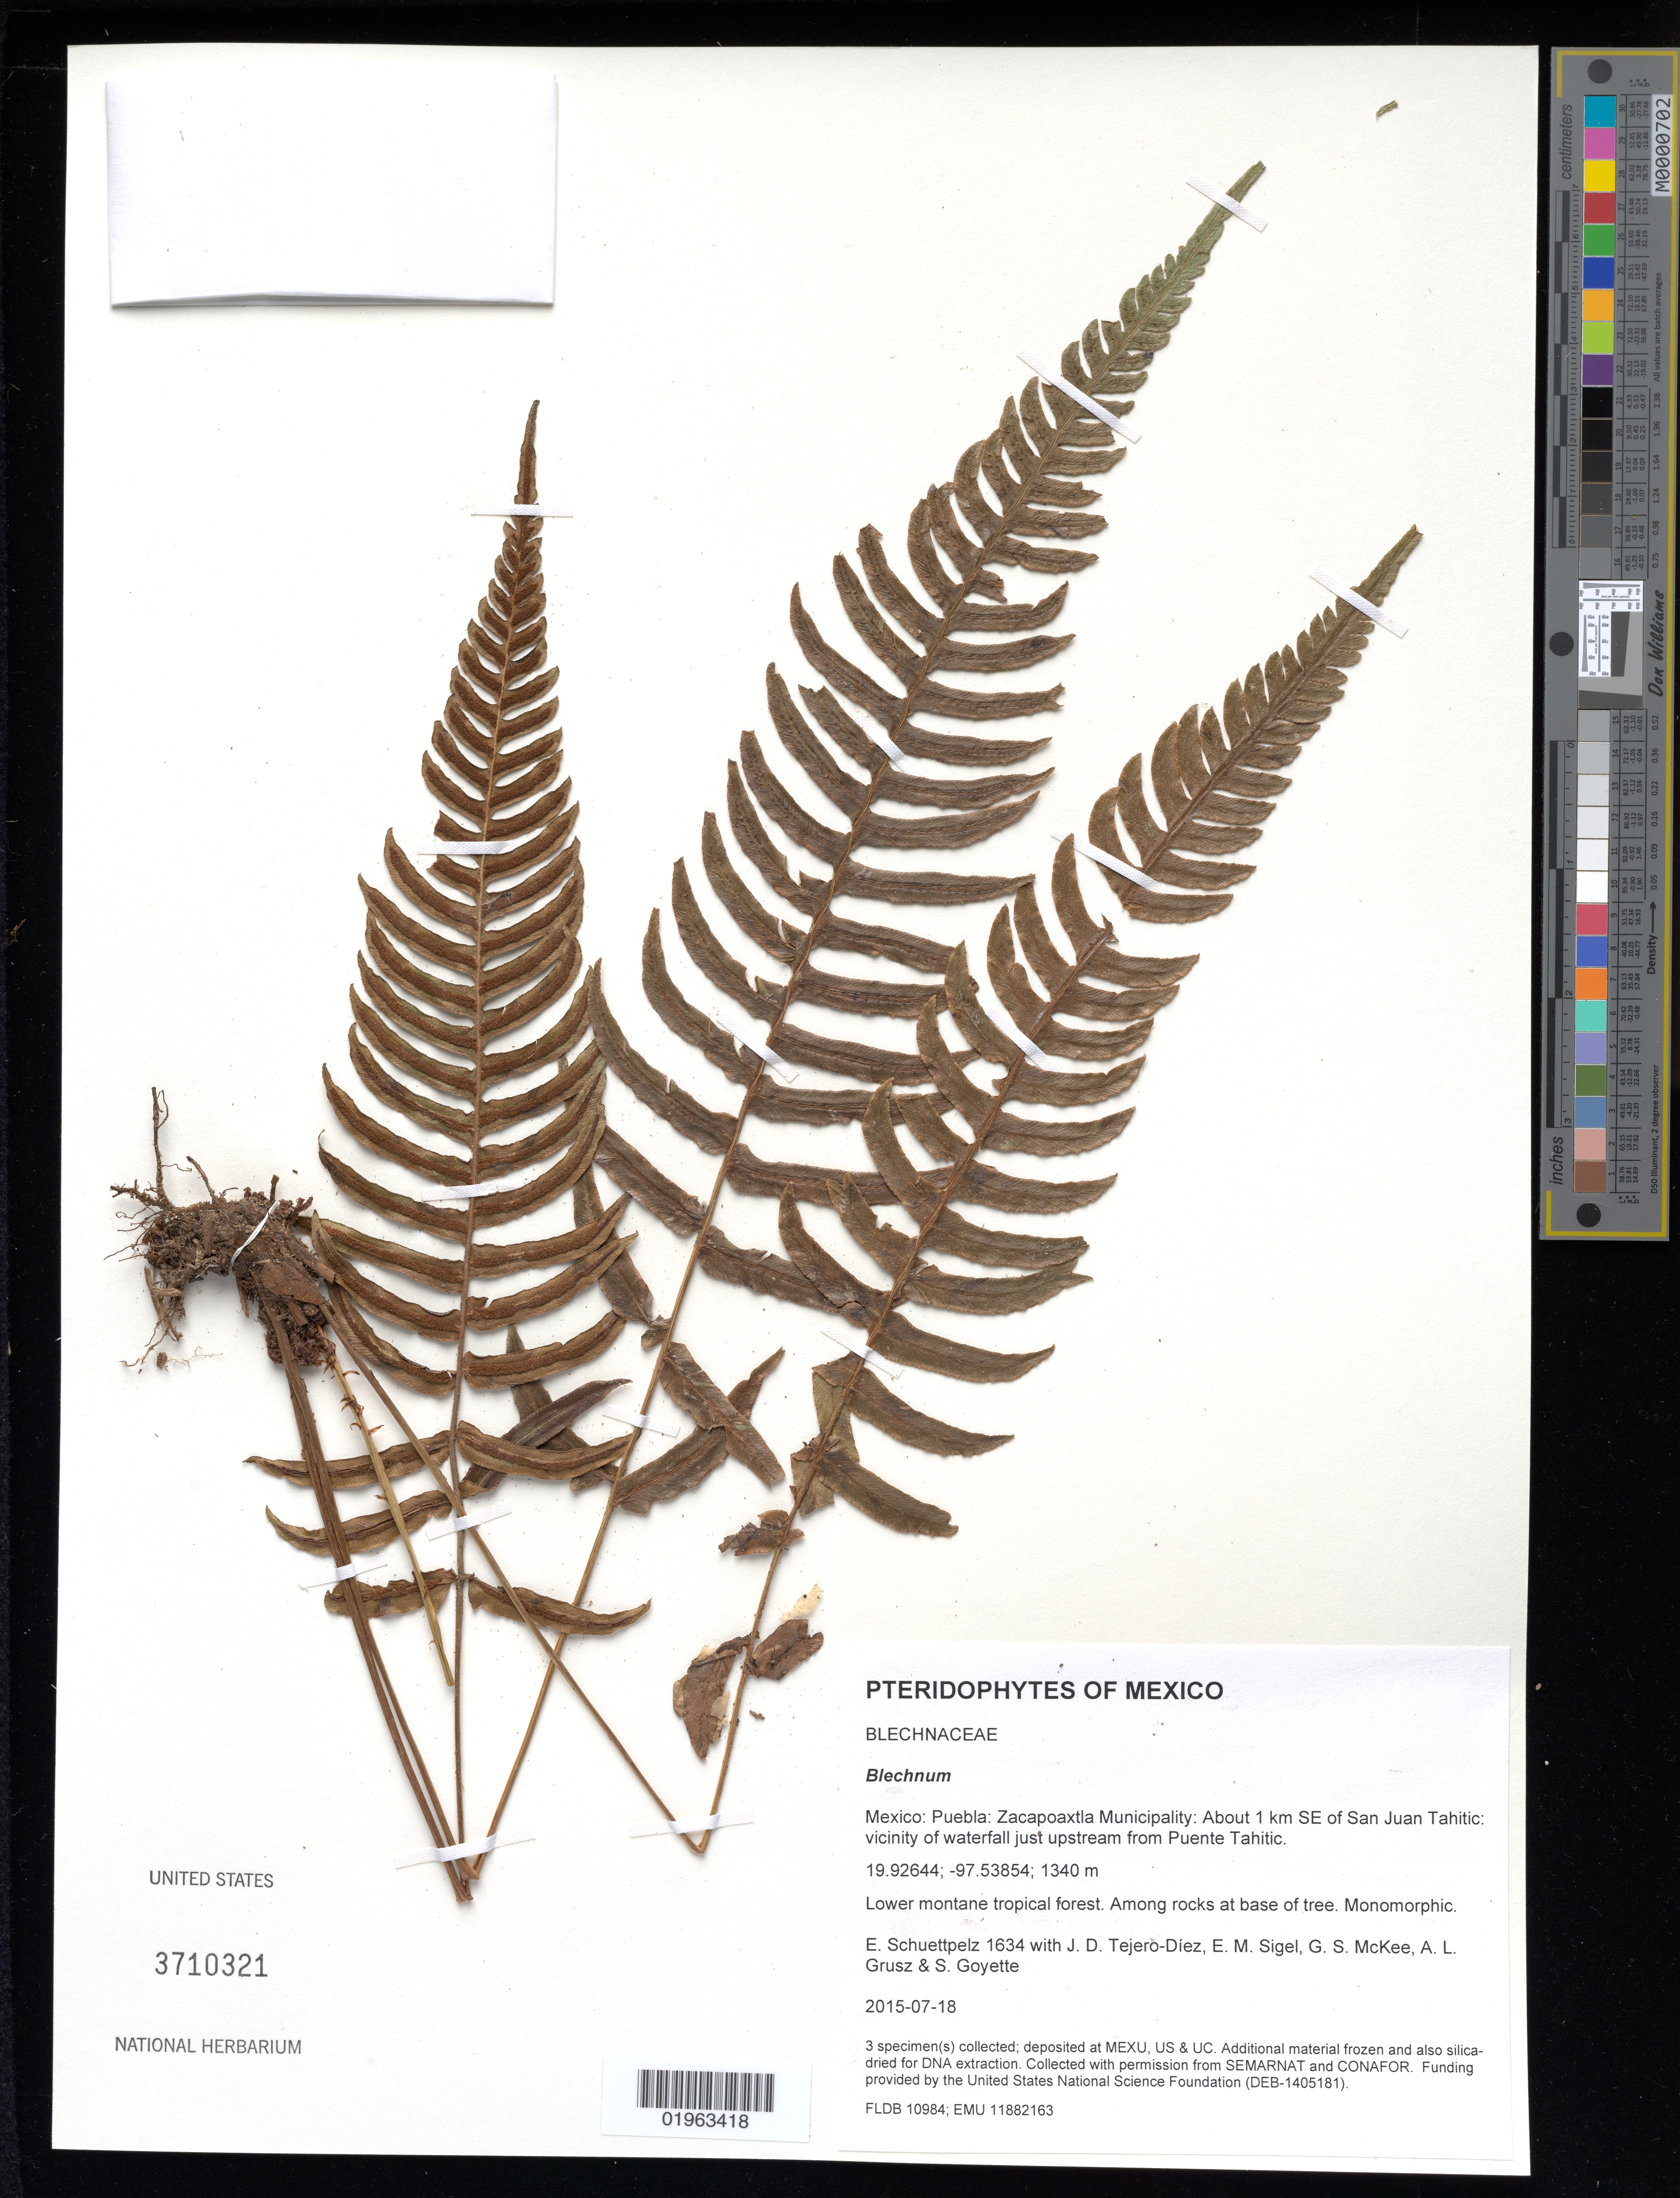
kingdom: Plantae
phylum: Tracheophyta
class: Polypodiopsida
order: Polypodiales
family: Blechnaceae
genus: Blechnum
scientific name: Blechnum sp.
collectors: E. Schuettpelz, D. Tejero-Díez, E. M. Sigel, G. S. McKee & A. Grusz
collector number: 1634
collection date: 2015-07-18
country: Mexico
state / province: Puebla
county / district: Zacapoaxtla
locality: About 1 km SE of San Juan Tahitic: vicinity of waterfall just upstream from Puente Tahitic.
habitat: Lower montane tropical forest.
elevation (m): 1340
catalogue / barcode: US 3710321